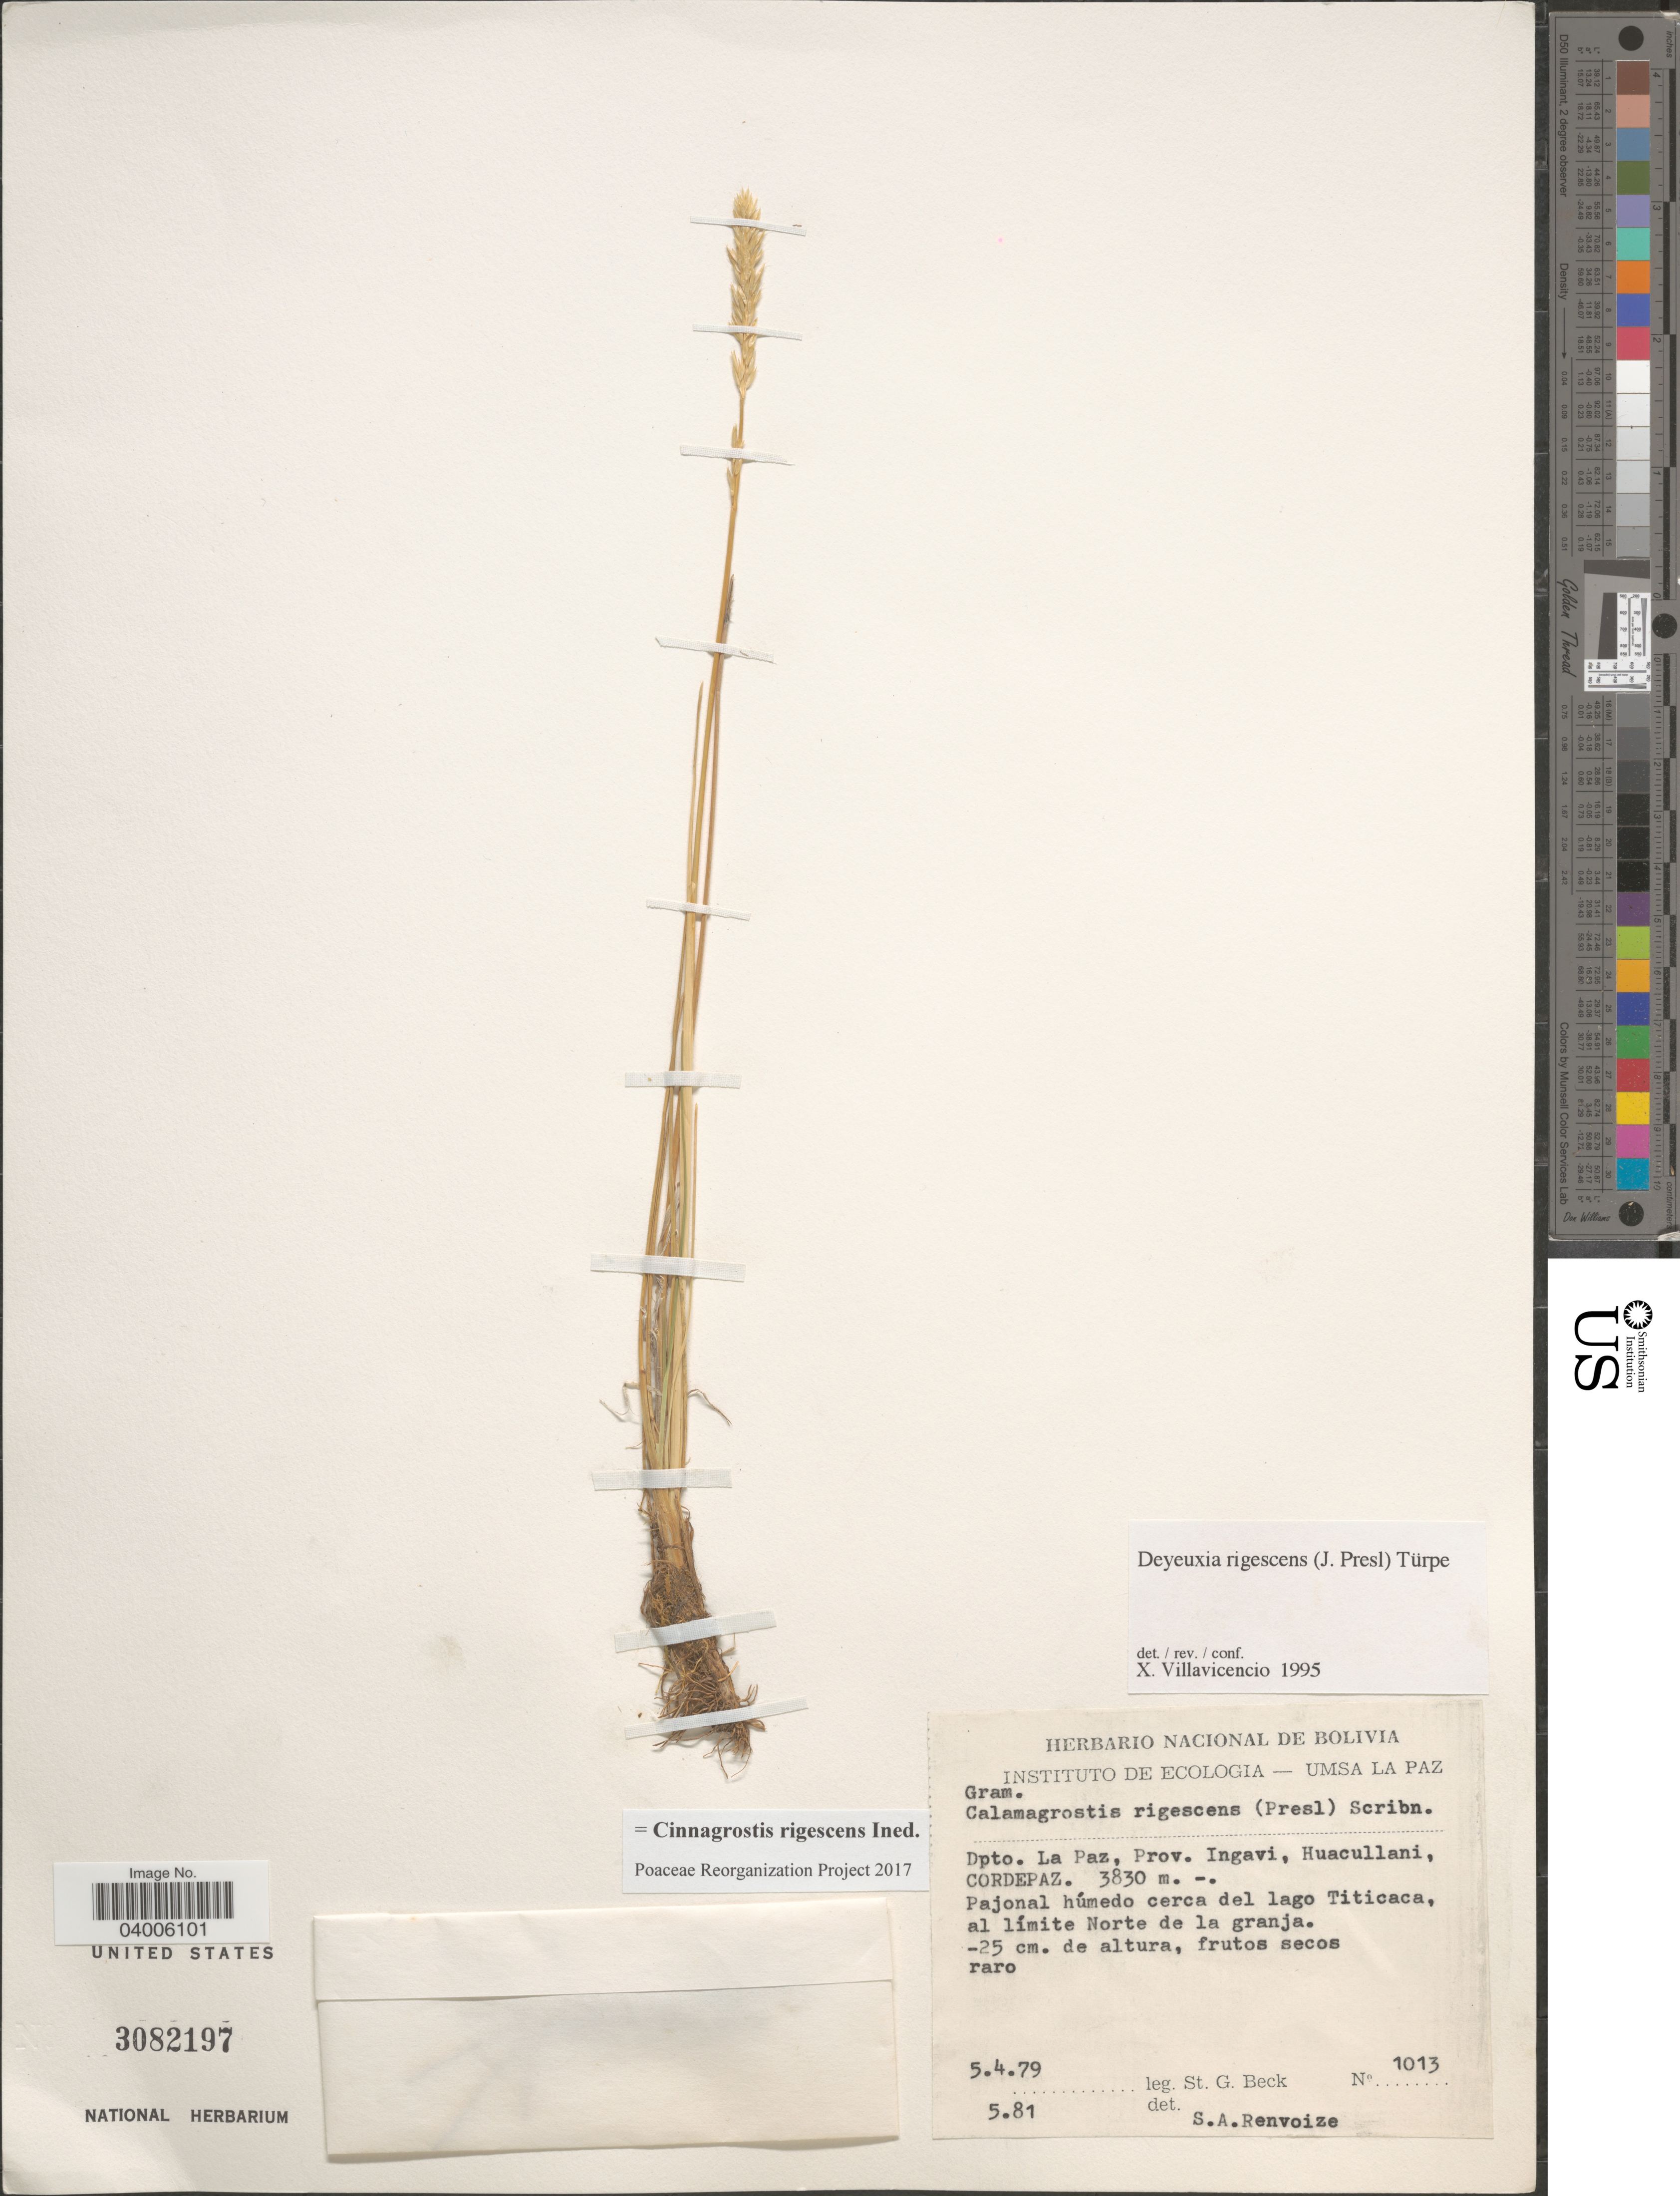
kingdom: Plantae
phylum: Tracheophyta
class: Liliopsida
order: Poales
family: Poaceae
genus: Cinnagrostis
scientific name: Cinnagrostis rigescens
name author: (J. Presl) P.M. Peterson et al.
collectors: S. G. Beck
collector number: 1013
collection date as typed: Transcribed d/m/y: 5/4/79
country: Bolivia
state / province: La Paz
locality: Dpto. La Paz, Prov. Ingavi, Huacullani, Cordepaz.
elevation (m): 3830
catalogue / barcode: US 3082197